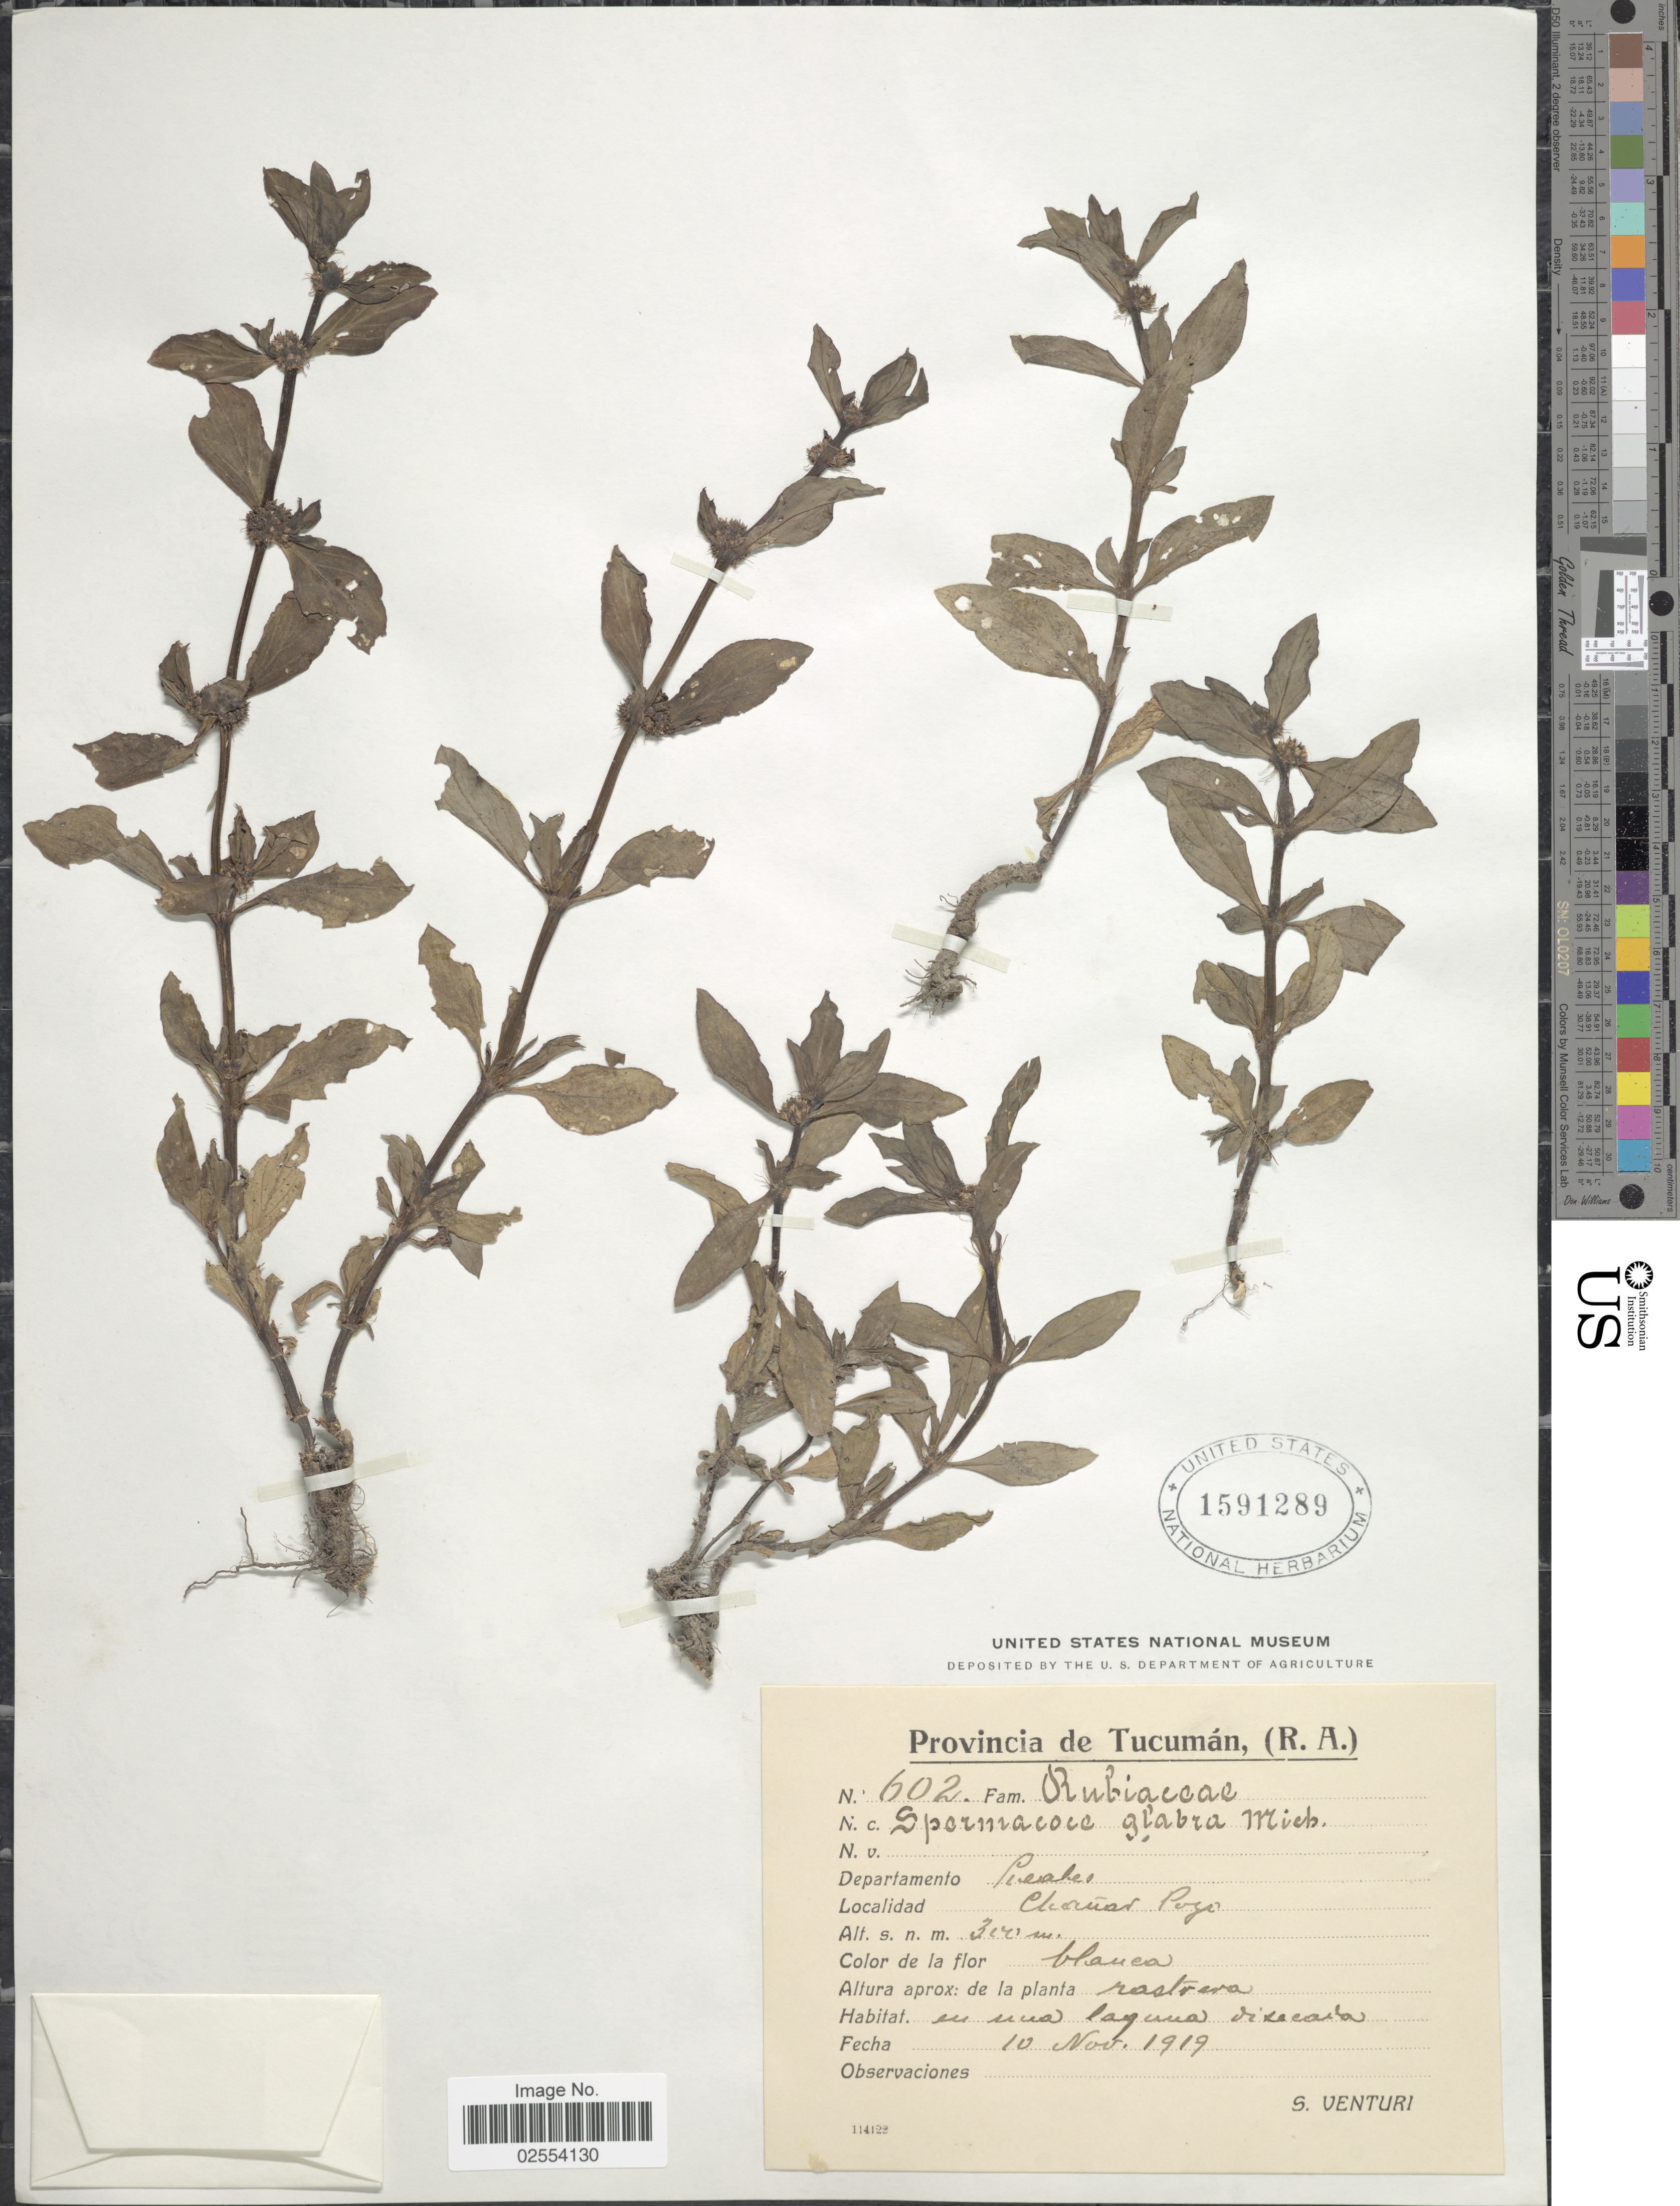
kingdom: Plantae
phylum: Tracheophyta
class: Magnoliopsida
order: Gentianales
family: Rubiaceae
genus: Spermacoce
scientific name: Spermacoce tenuior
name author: L.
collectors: S. Venturi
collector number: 602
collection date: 1919-11-10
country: Argentina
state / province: Tucuman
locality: Departamento Leales, Chañar Pozo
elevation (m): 300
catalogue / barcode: US 1591289